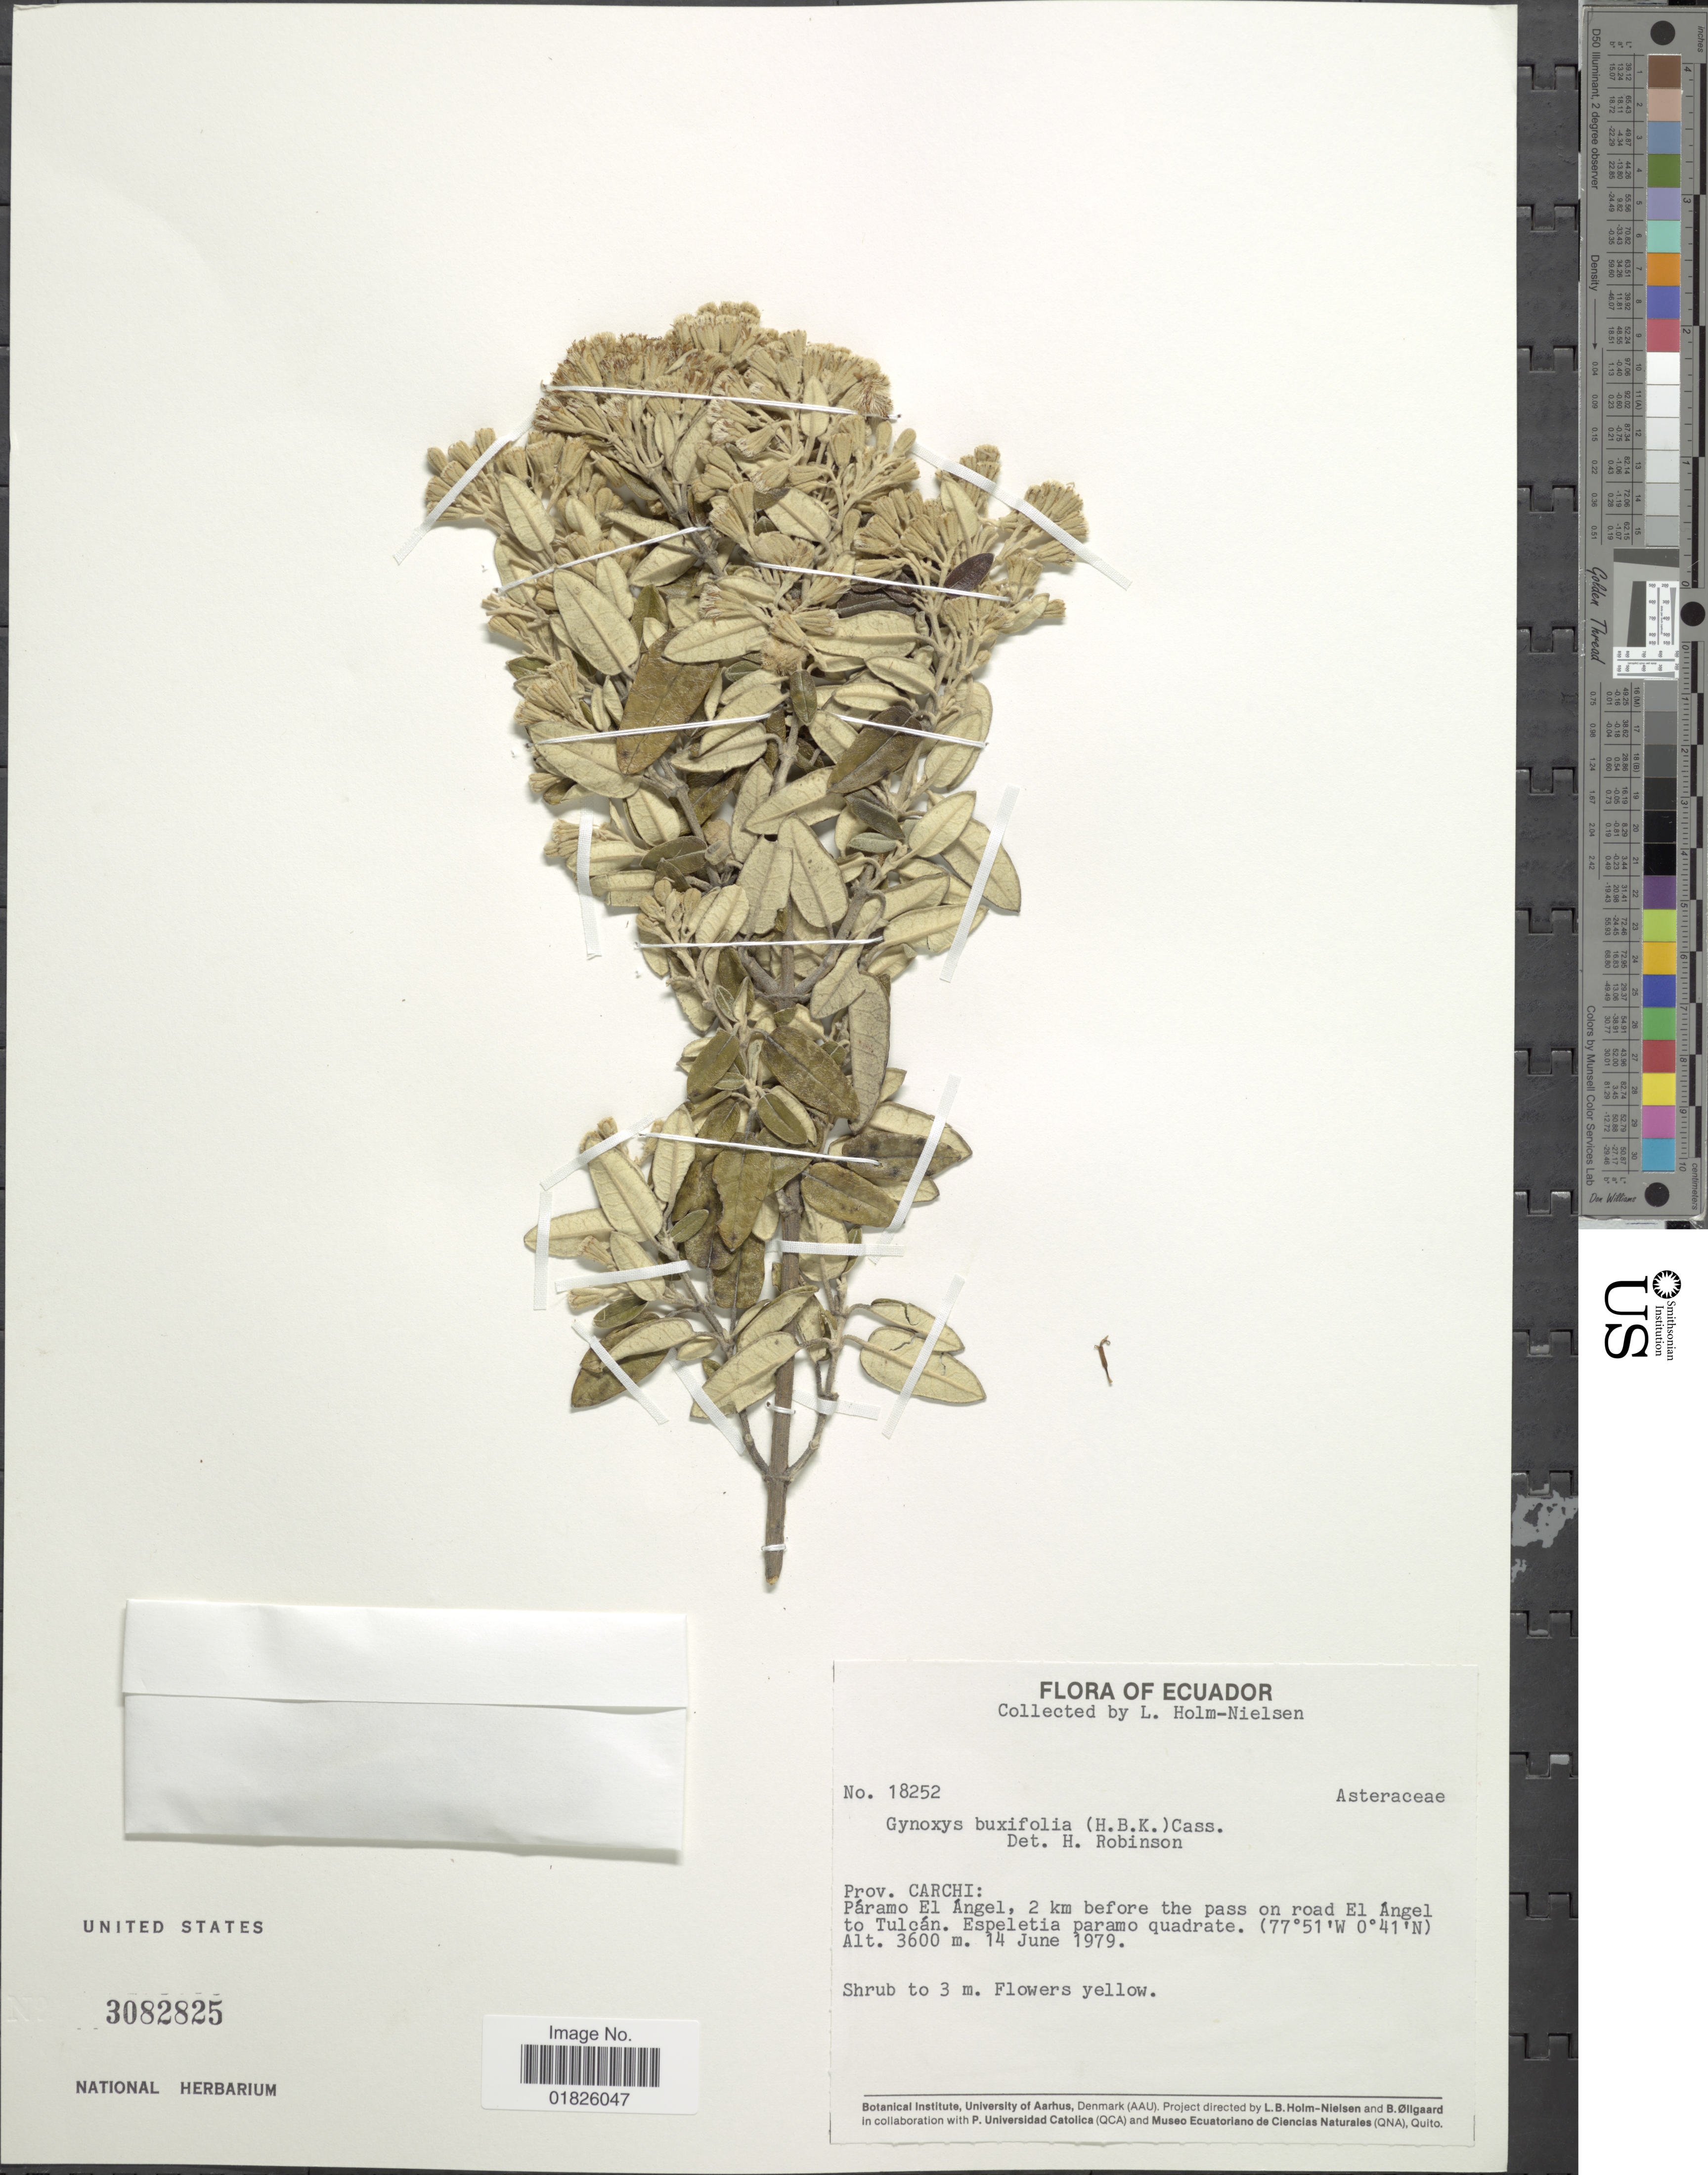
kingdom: Plantae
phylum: Tracheophyta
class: Magnoliopsida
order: Asterales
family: Asteraceae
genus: Gynoxys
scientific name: Gynoxys buxifolia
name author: (Kunth) Cass.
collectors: L. B. Holm-Nielsen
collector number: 18252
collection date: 1979-06-14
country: Ecuador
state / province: Carchi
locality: Paramo El Angel, 2 km before the pass on road El Angel to Tulcan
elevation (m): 3600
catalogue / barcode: US 3082825